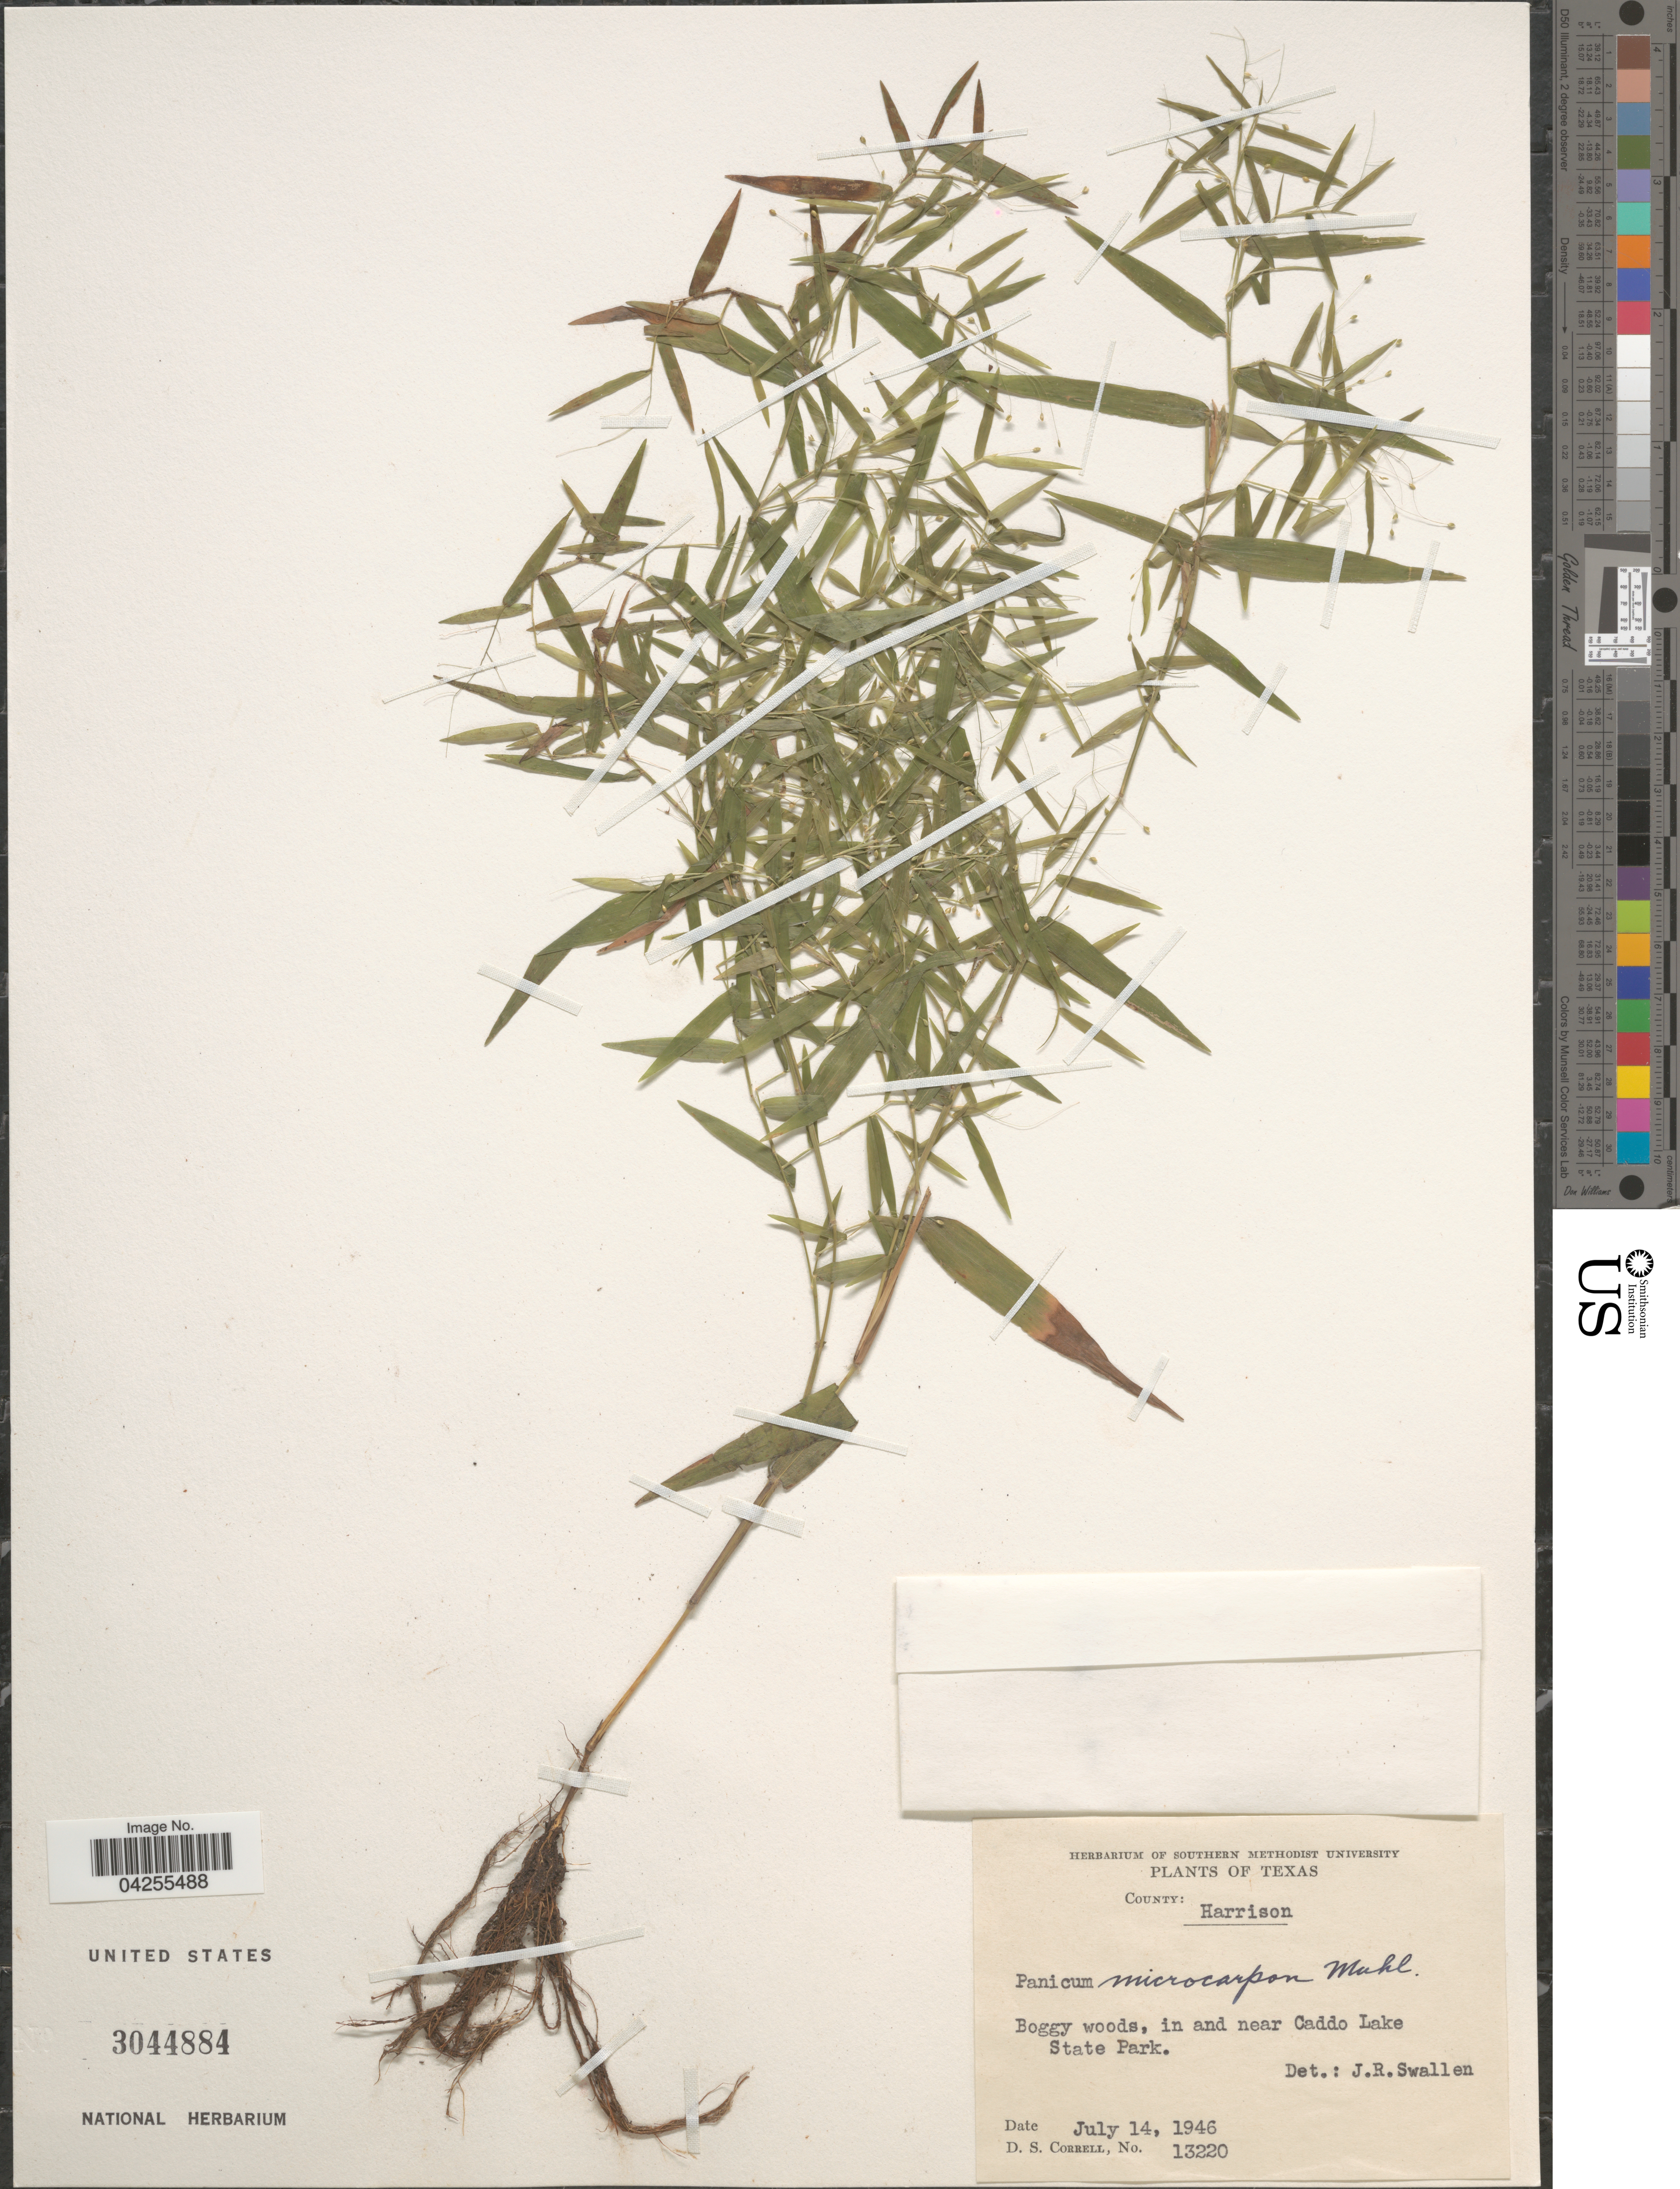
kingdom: Plantae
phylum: Tracheophyta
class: Liliopsida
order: Poales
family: Poaceae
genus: Dichanthelium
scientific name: Dichanthelium dichotomum var. dichotomum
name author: (L.) Gould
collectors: D. S. Correll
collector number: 13220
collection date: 1946-07-14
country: United States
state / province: Texas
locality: County: Harrison. Boggy woodsm in and near Caddo Lake State Park.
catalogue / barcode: US 3044884